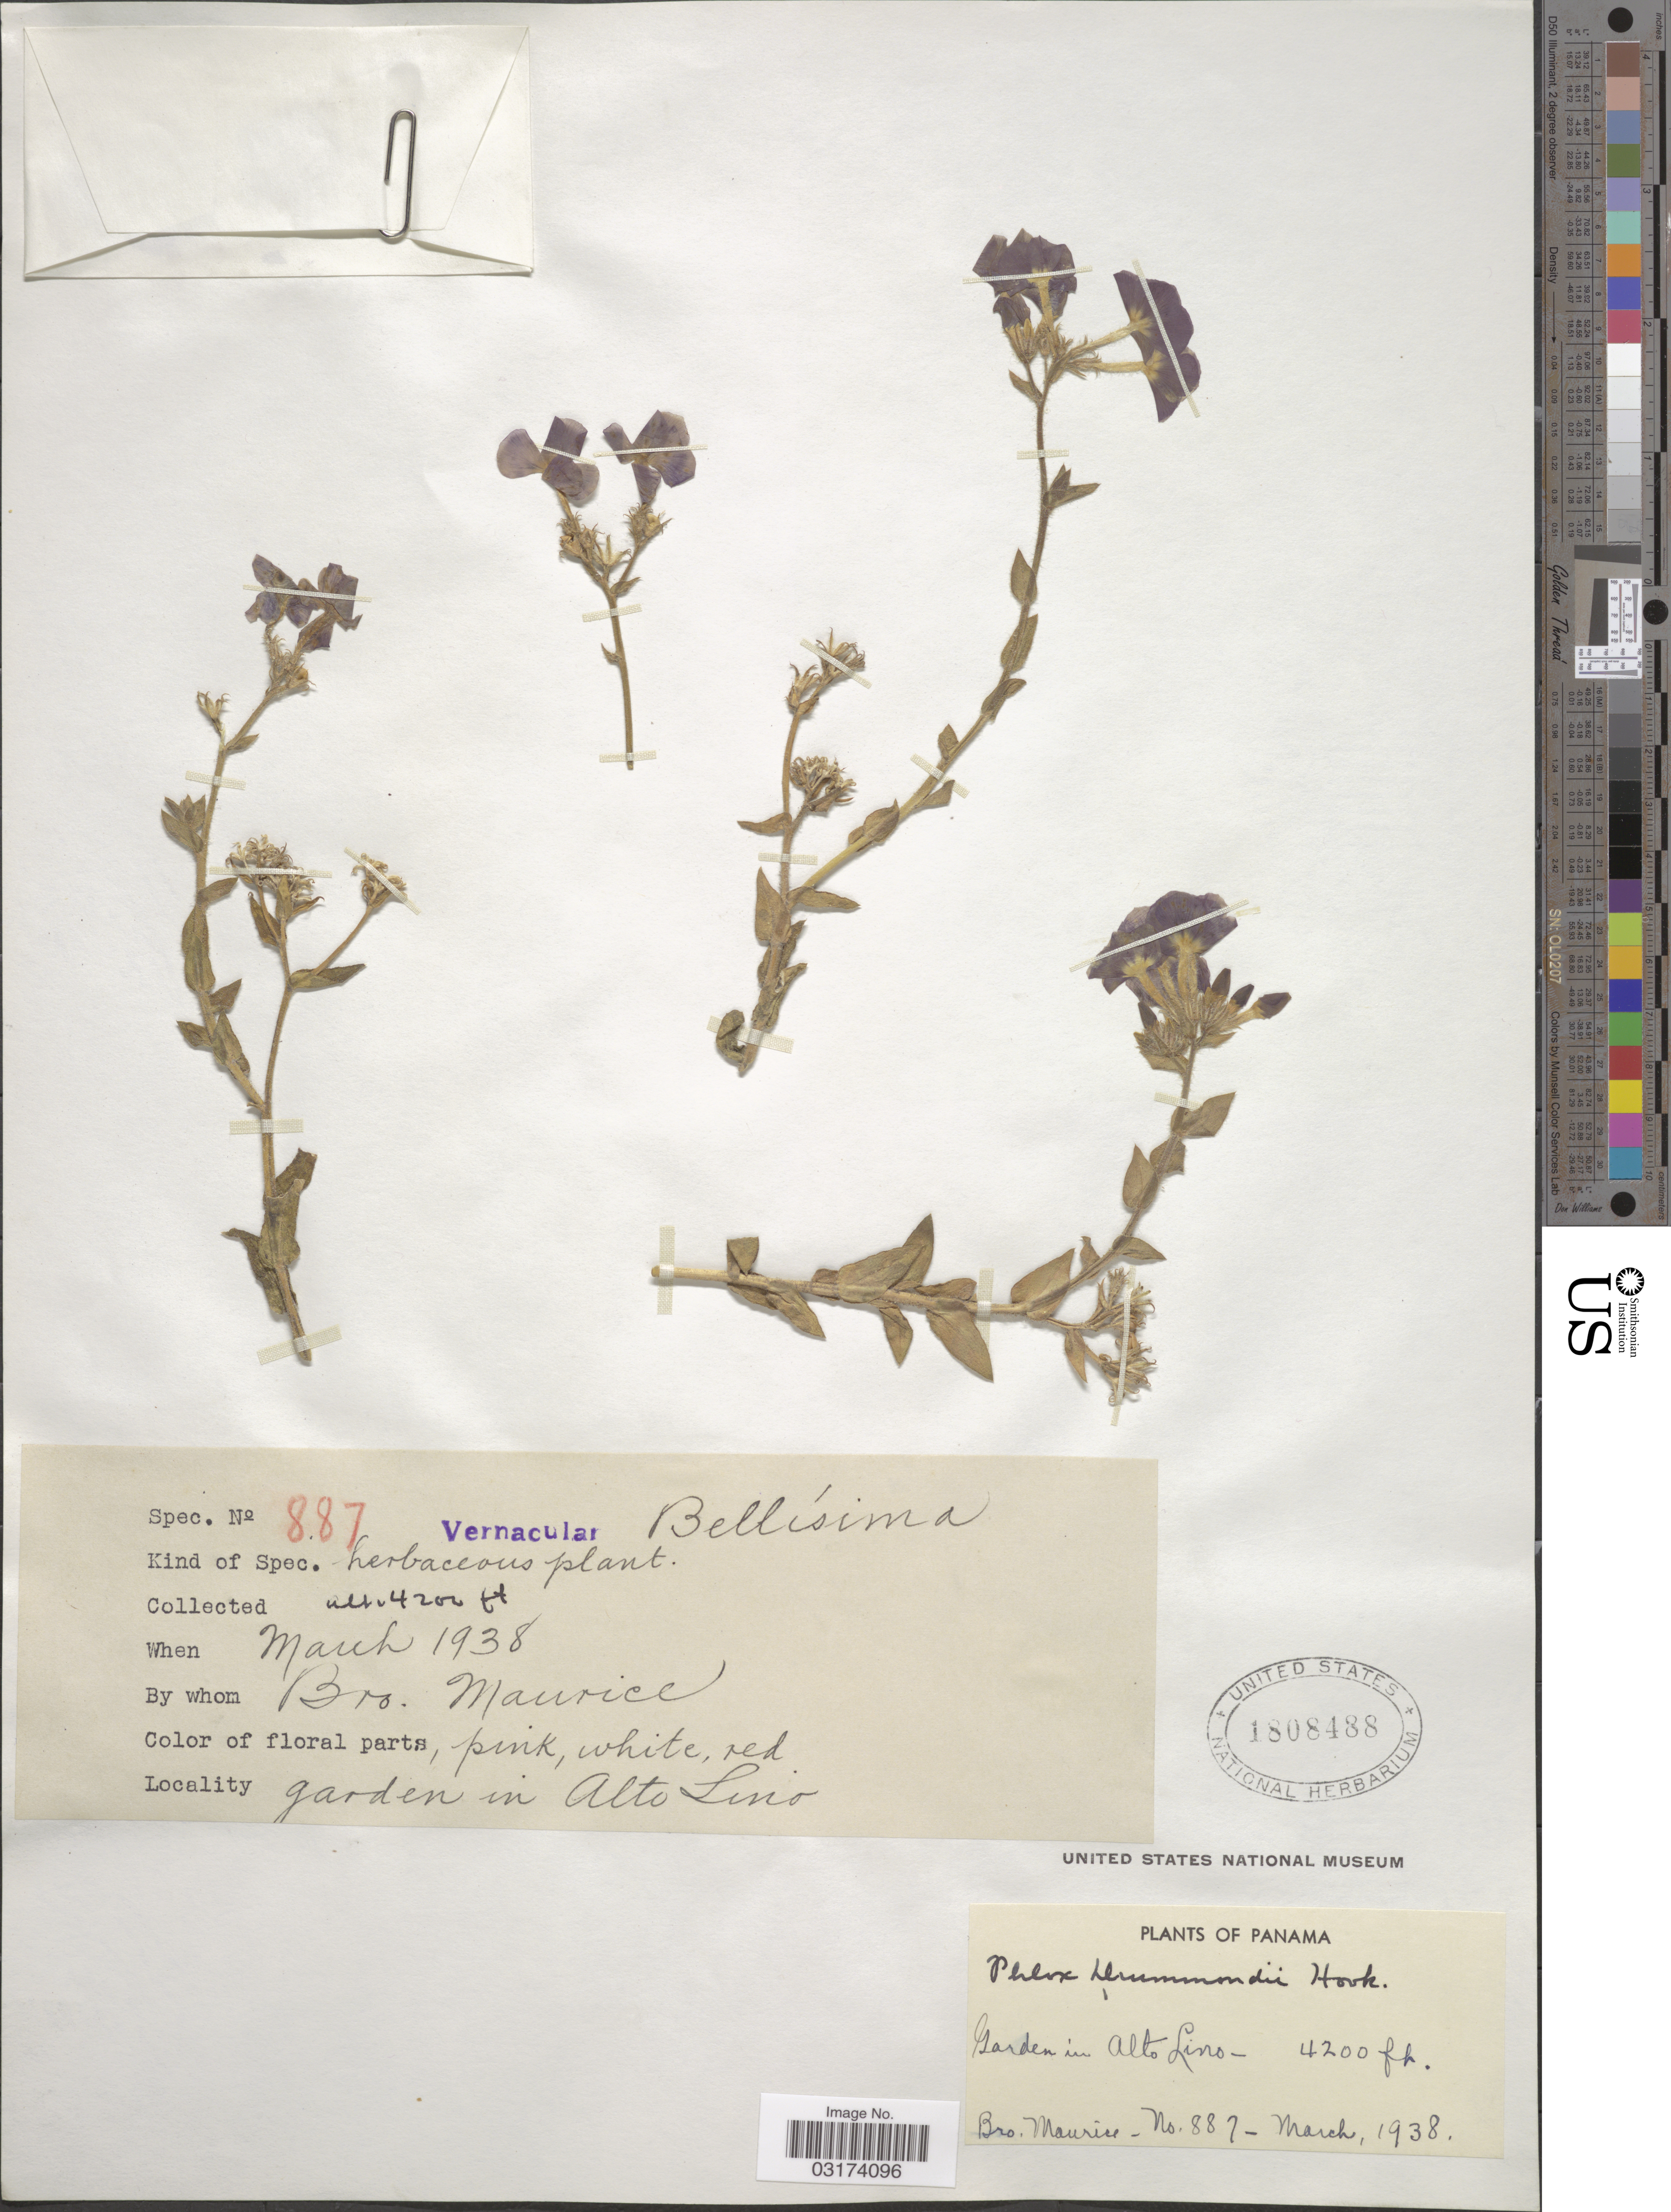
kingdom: Plantae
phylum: Tracheophyta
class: Magnoliopsida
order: Ericales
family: Polemoniaceae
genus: Phlox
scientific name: Phlox drummondii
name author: Hook.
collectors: B. Maurice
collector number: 887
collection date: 1938-03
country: Panama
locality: Garden in Alto Lino.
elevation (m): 1280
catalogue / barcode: US 1808488